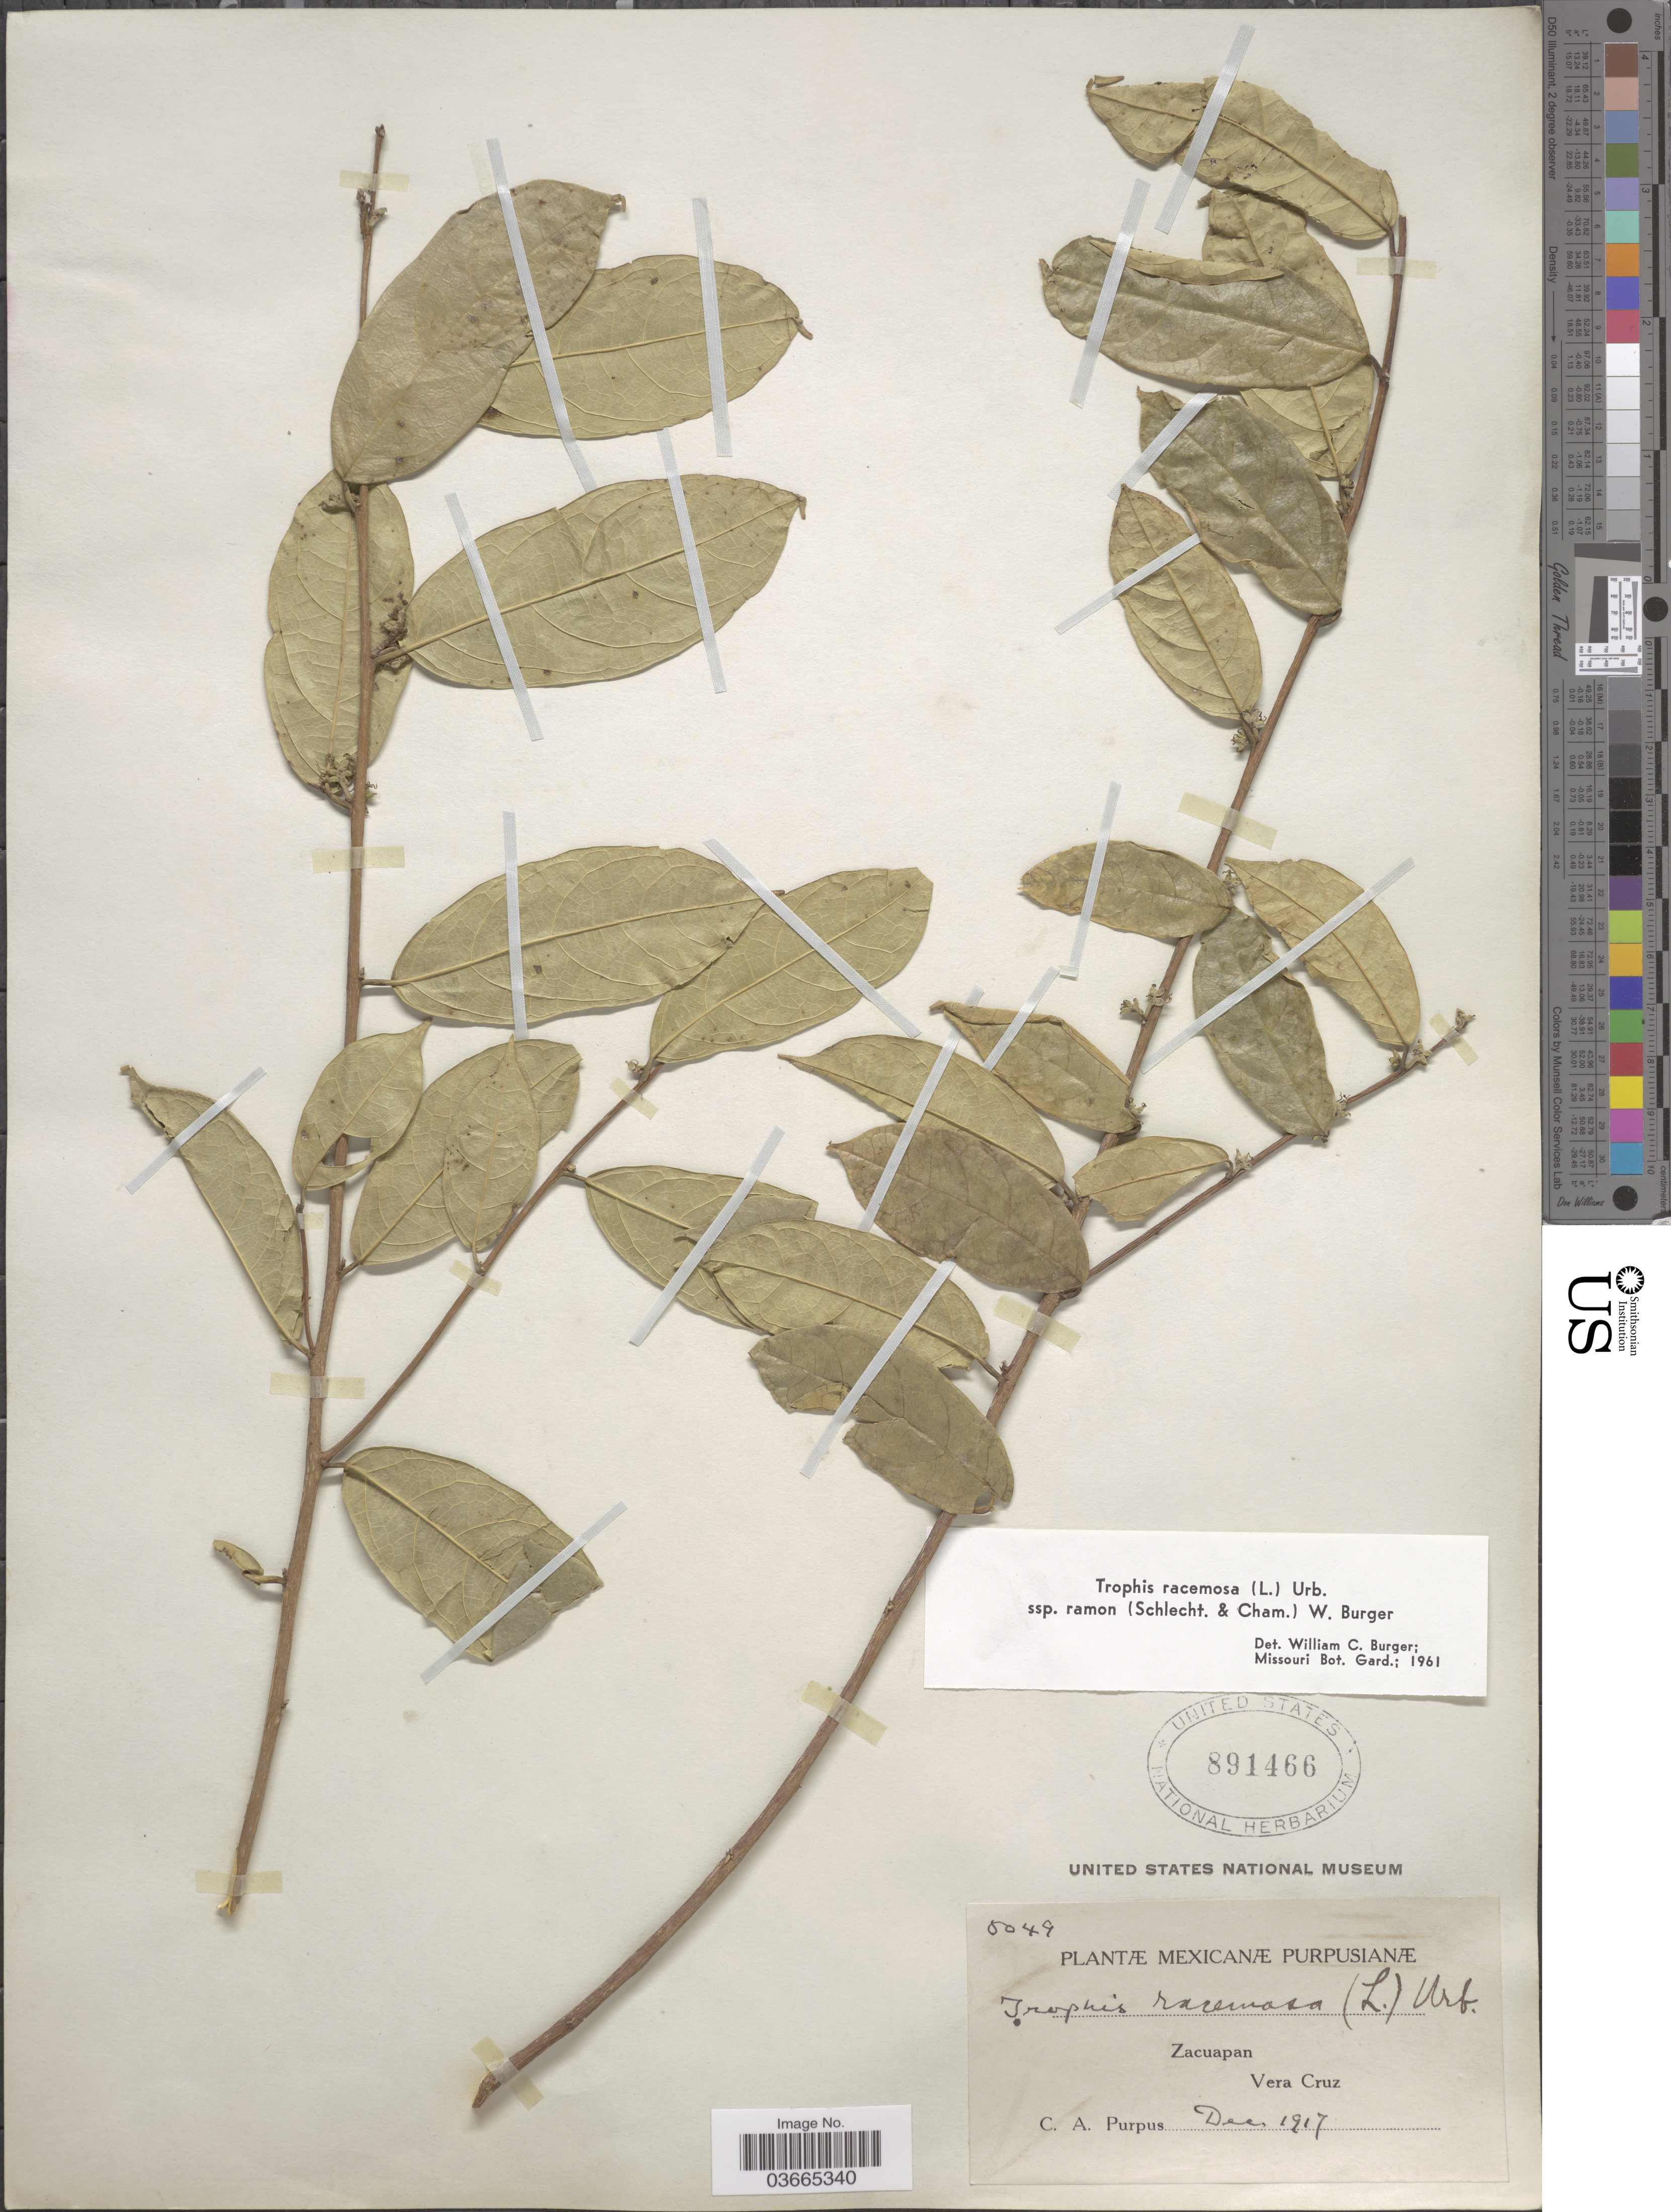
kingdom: Plantae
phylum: Tracheophyta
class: Magnoliopsida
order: Rosales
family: Moraceae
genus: Trophis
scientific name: Trophis racemosa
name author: (L.) Urb.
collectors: C. A. Purpus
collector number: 5049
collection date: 1917-12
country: Mexico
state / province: Veracruz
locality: Zacuapan. Vera Cruz.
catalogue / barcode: US 891466